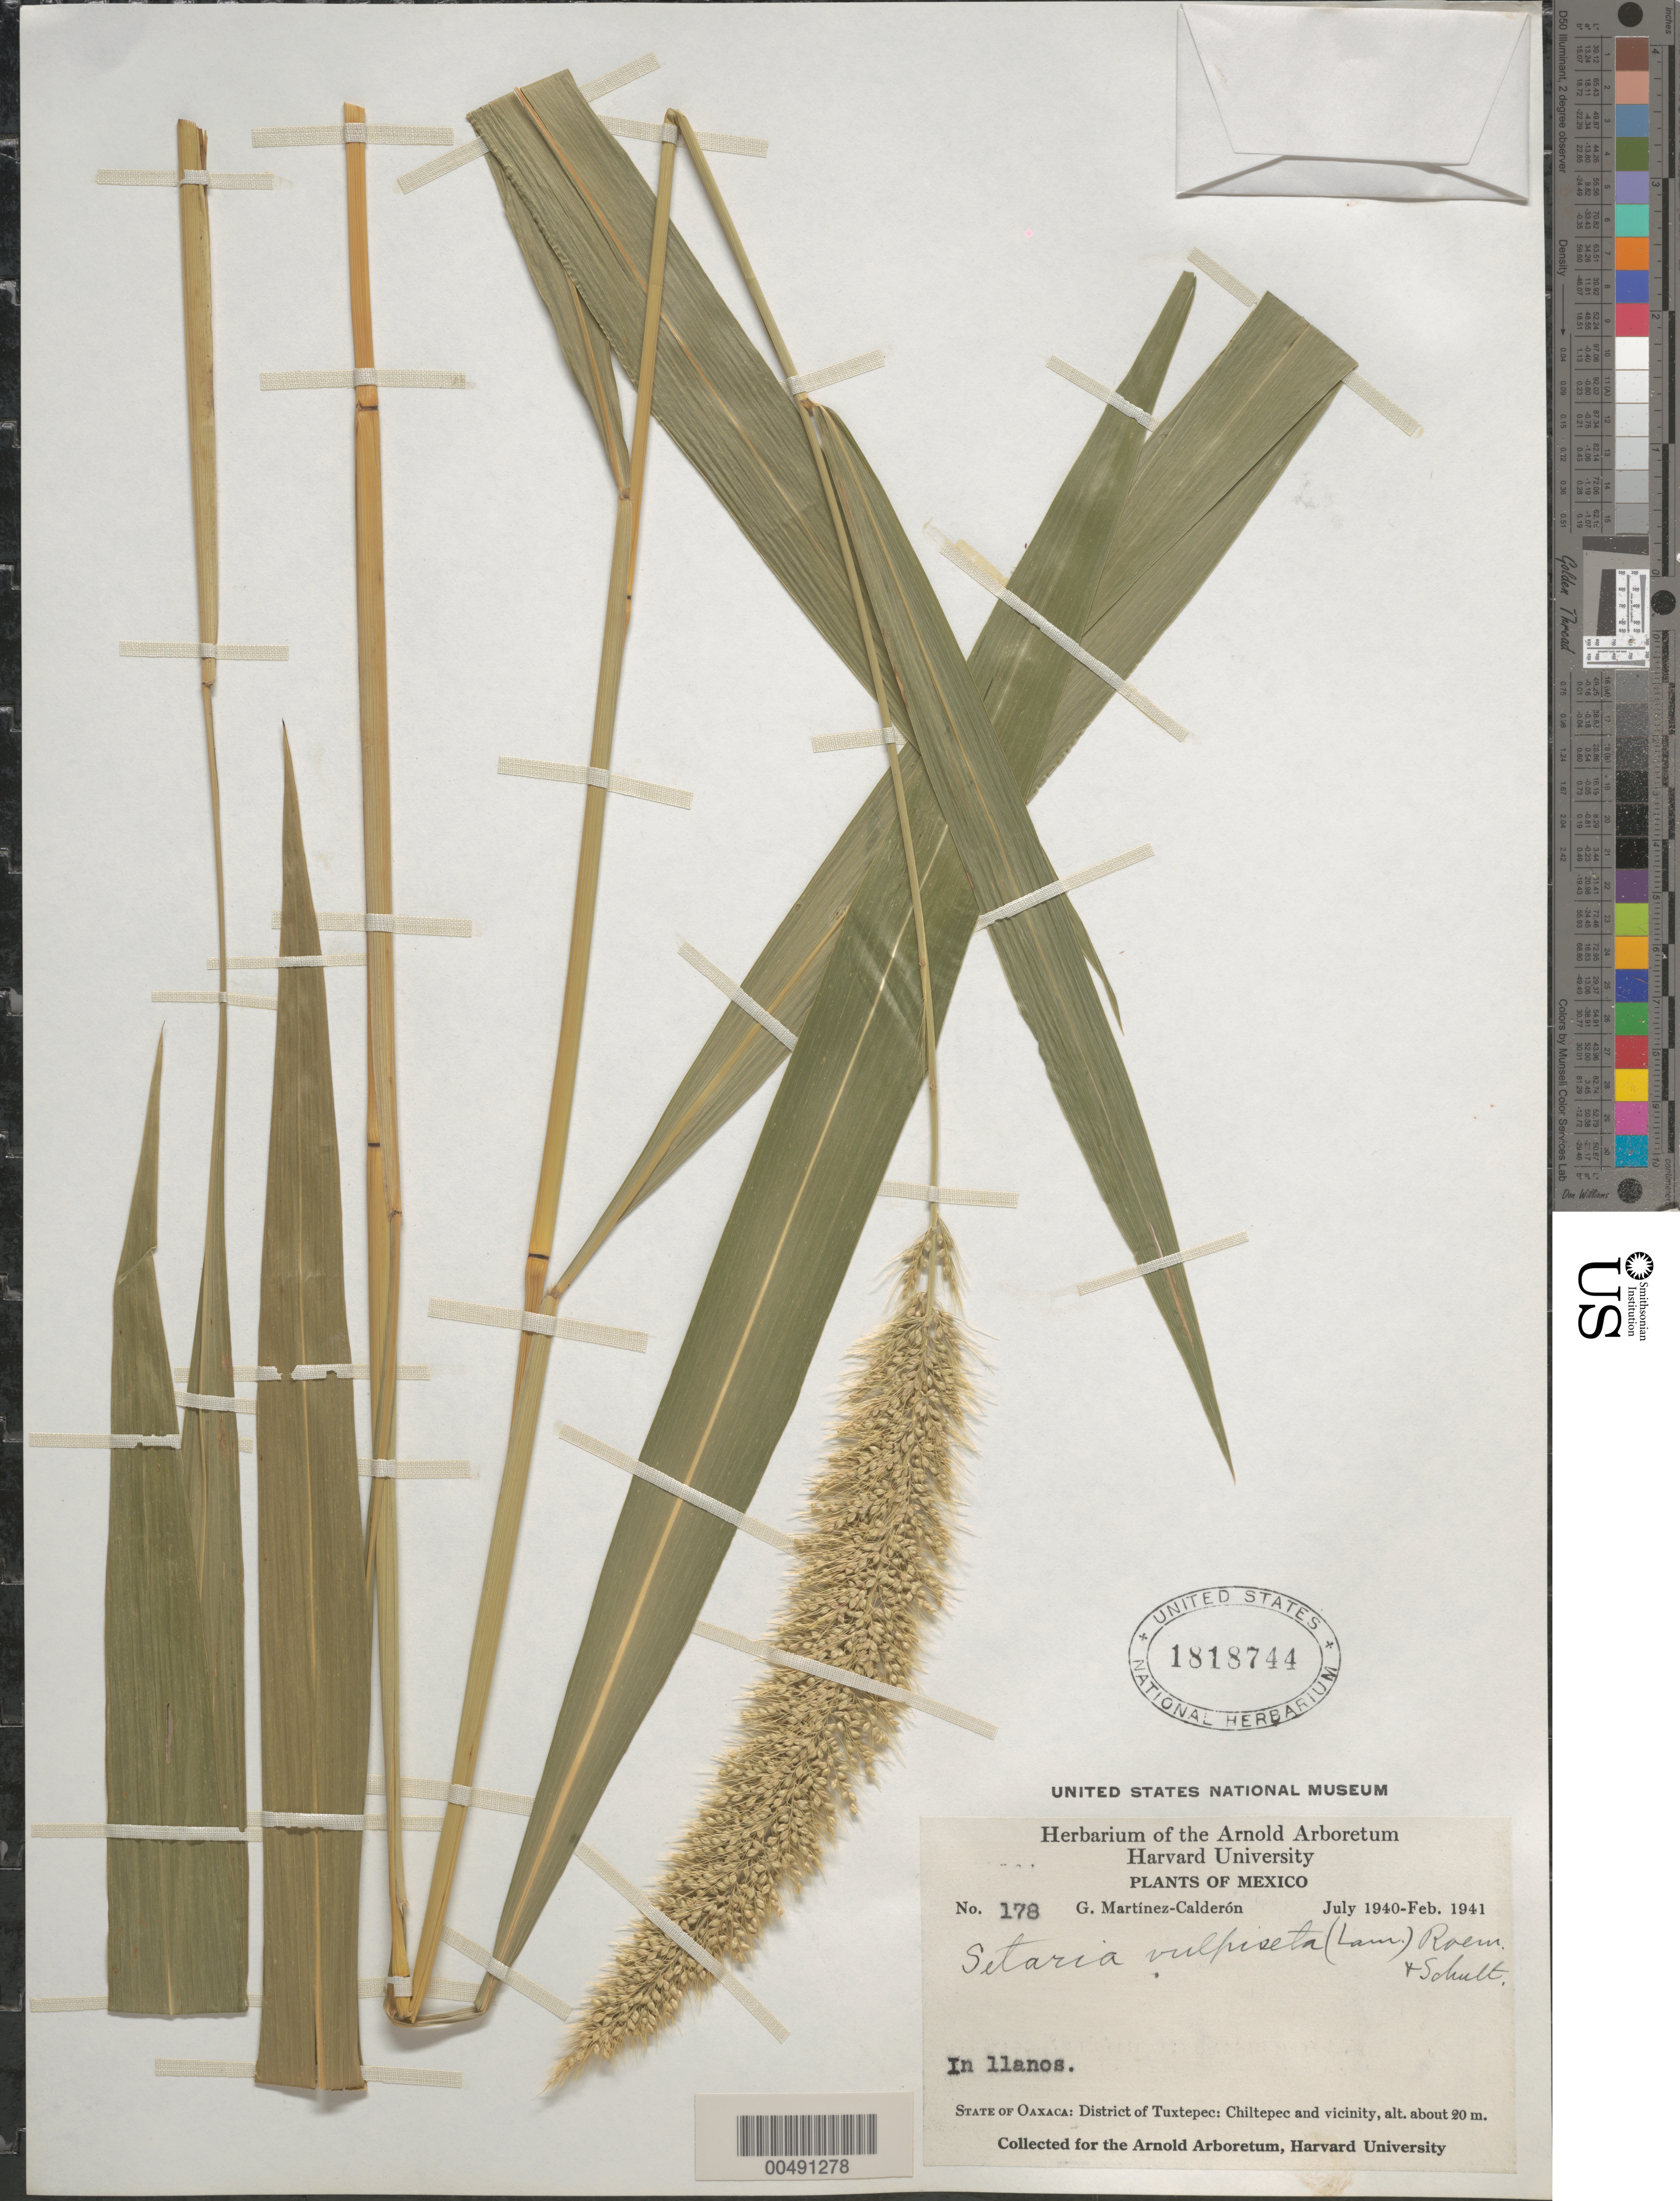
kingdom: Plantae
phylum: Tracheophyta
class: Liliopsida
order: Poales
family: Poaceae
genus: Setaria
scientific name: Setaria vulpiseta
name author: (Lam.) Roem. & Schult.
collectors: G. Martínez Calderón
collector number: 178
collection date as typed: Jul 1940 to Feb 1941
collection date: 1940-07/1941-02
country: Mexico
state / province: Oaxaca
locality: Dist of Tuxtepec, Chiltepec and vicinity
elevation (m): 20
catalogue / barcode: US 1818744